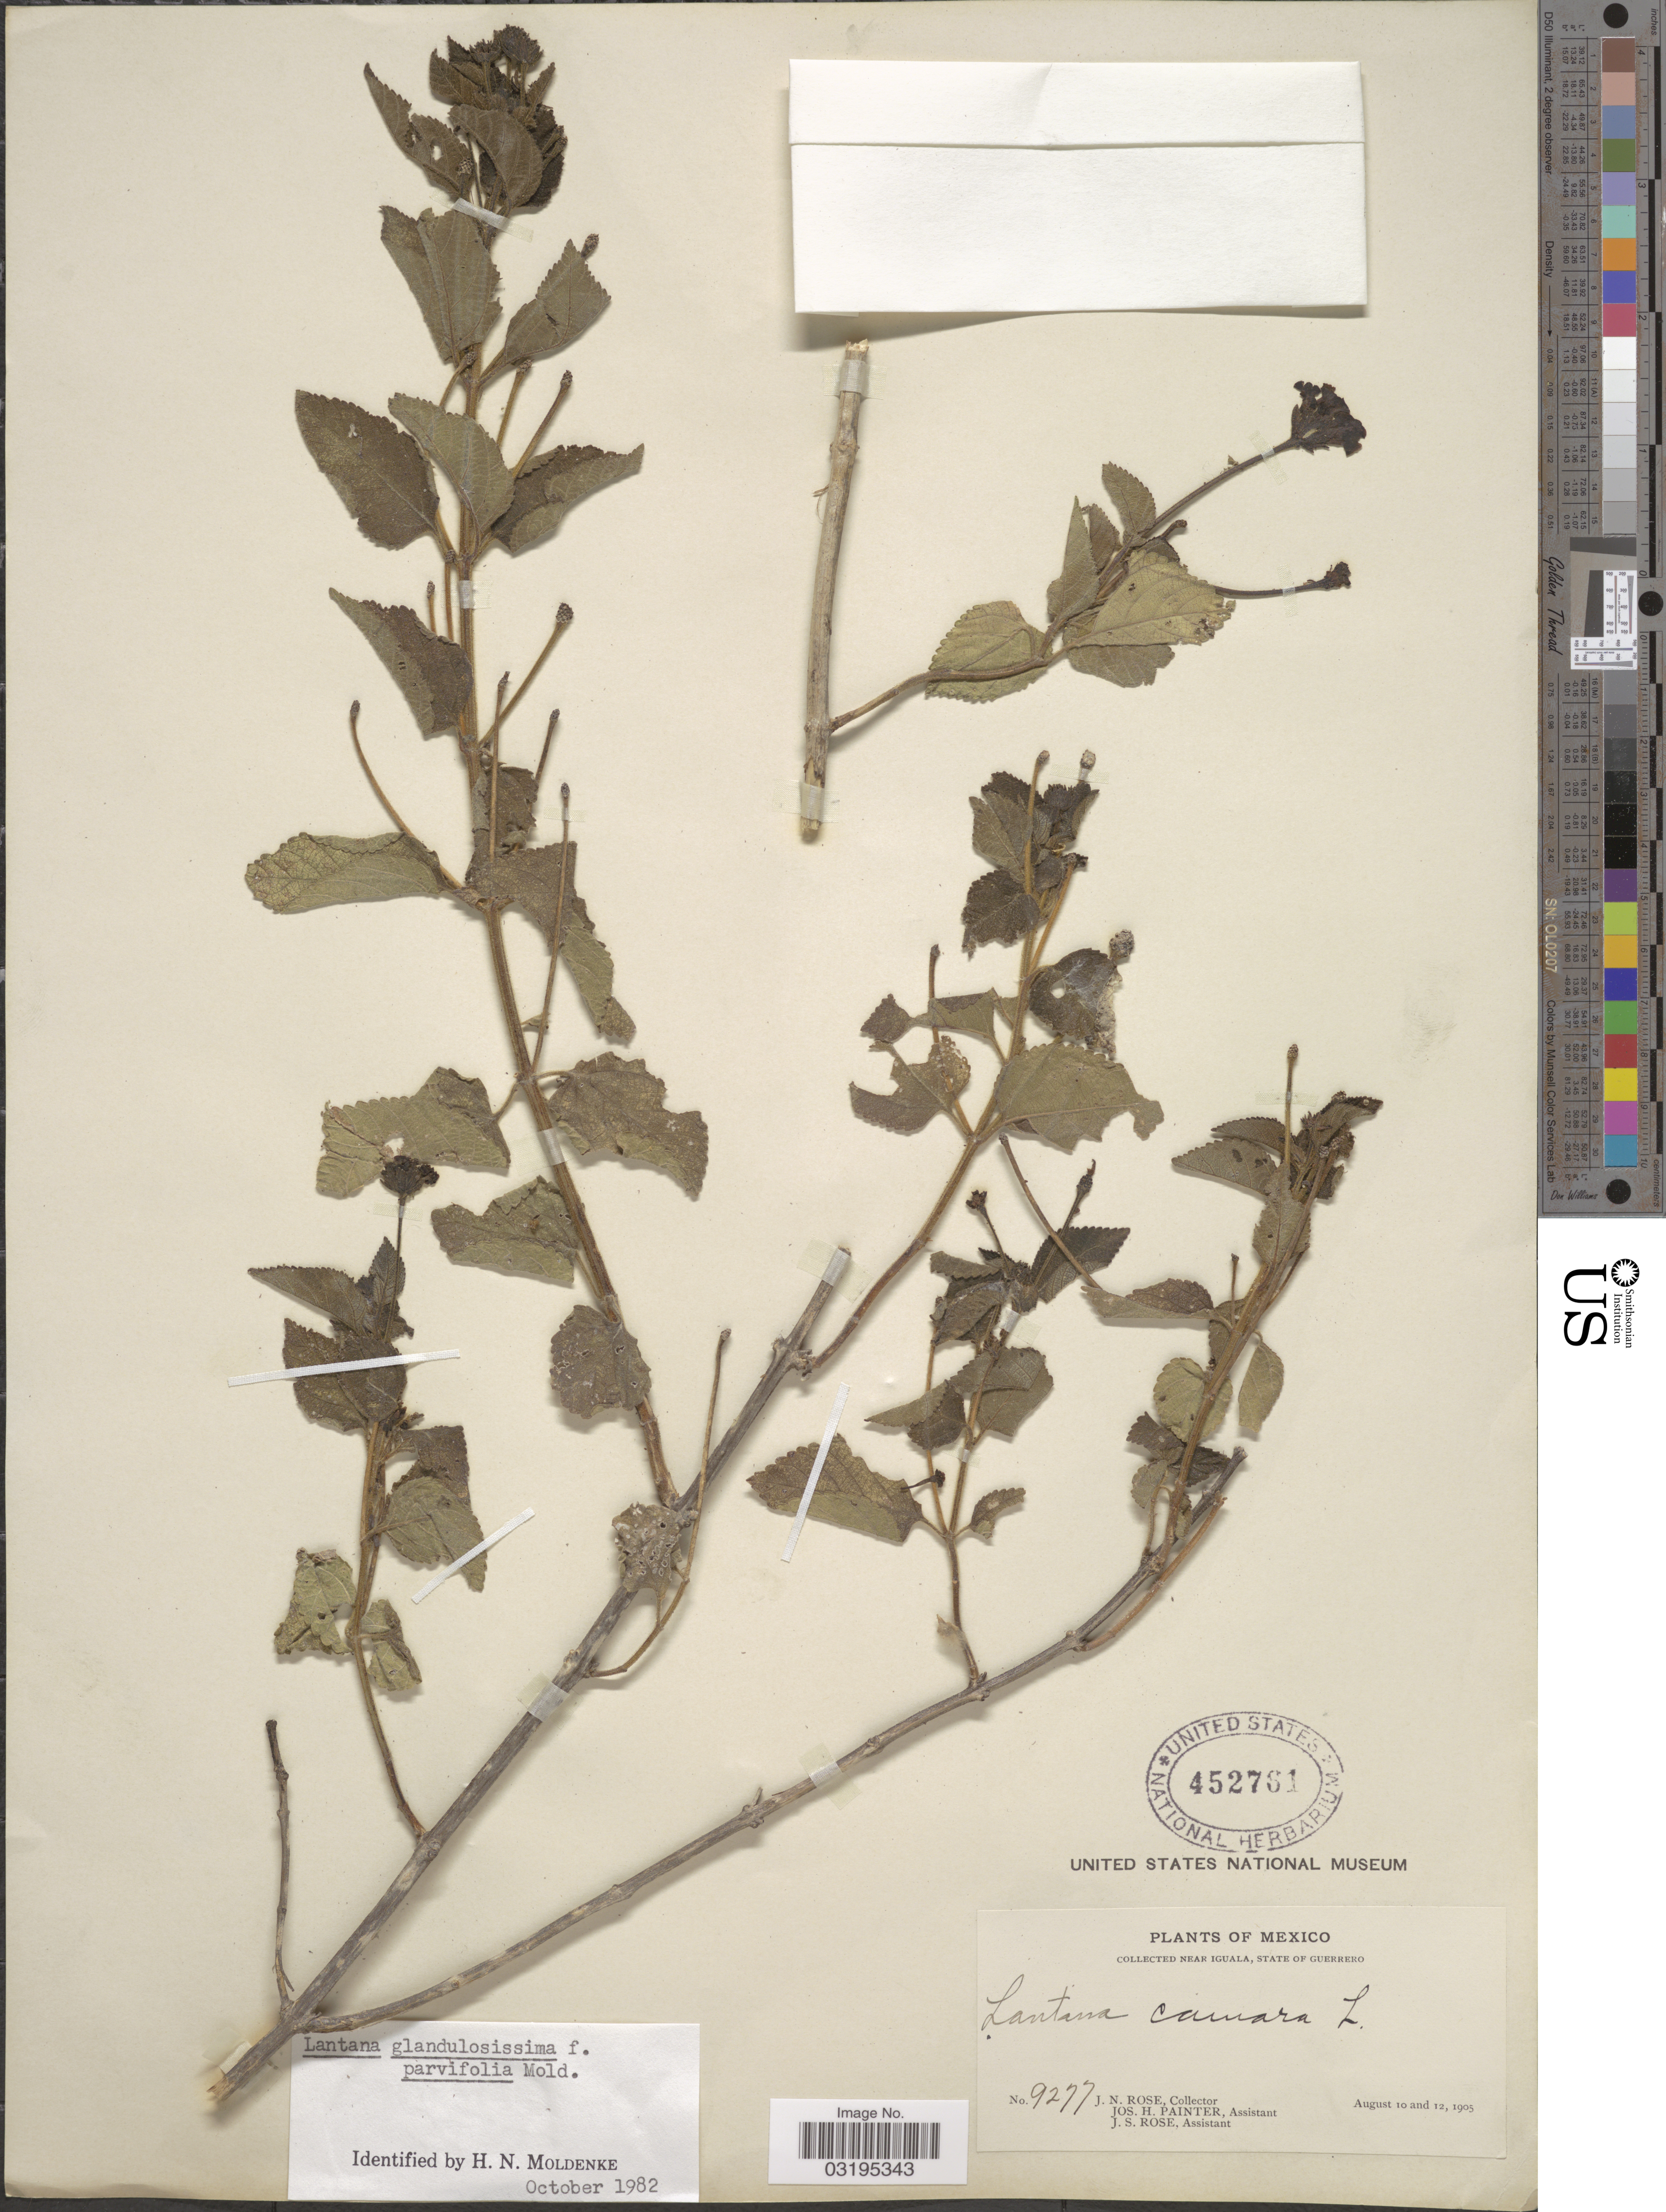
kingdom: Plantae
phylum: Tracheophyta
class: Magnoliopsida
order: Lamiales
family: Verbenaceae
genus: Lantana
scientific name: Lantana glandulosissima f. parvifolia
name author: Hayek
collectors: J. N. Rose, J. H. Painter & J. S. Rose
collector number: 9277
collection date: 1905-08-10/1905-08-12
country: Mexico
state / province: Guerrero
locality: Near Iguala.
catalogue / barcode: US 452761